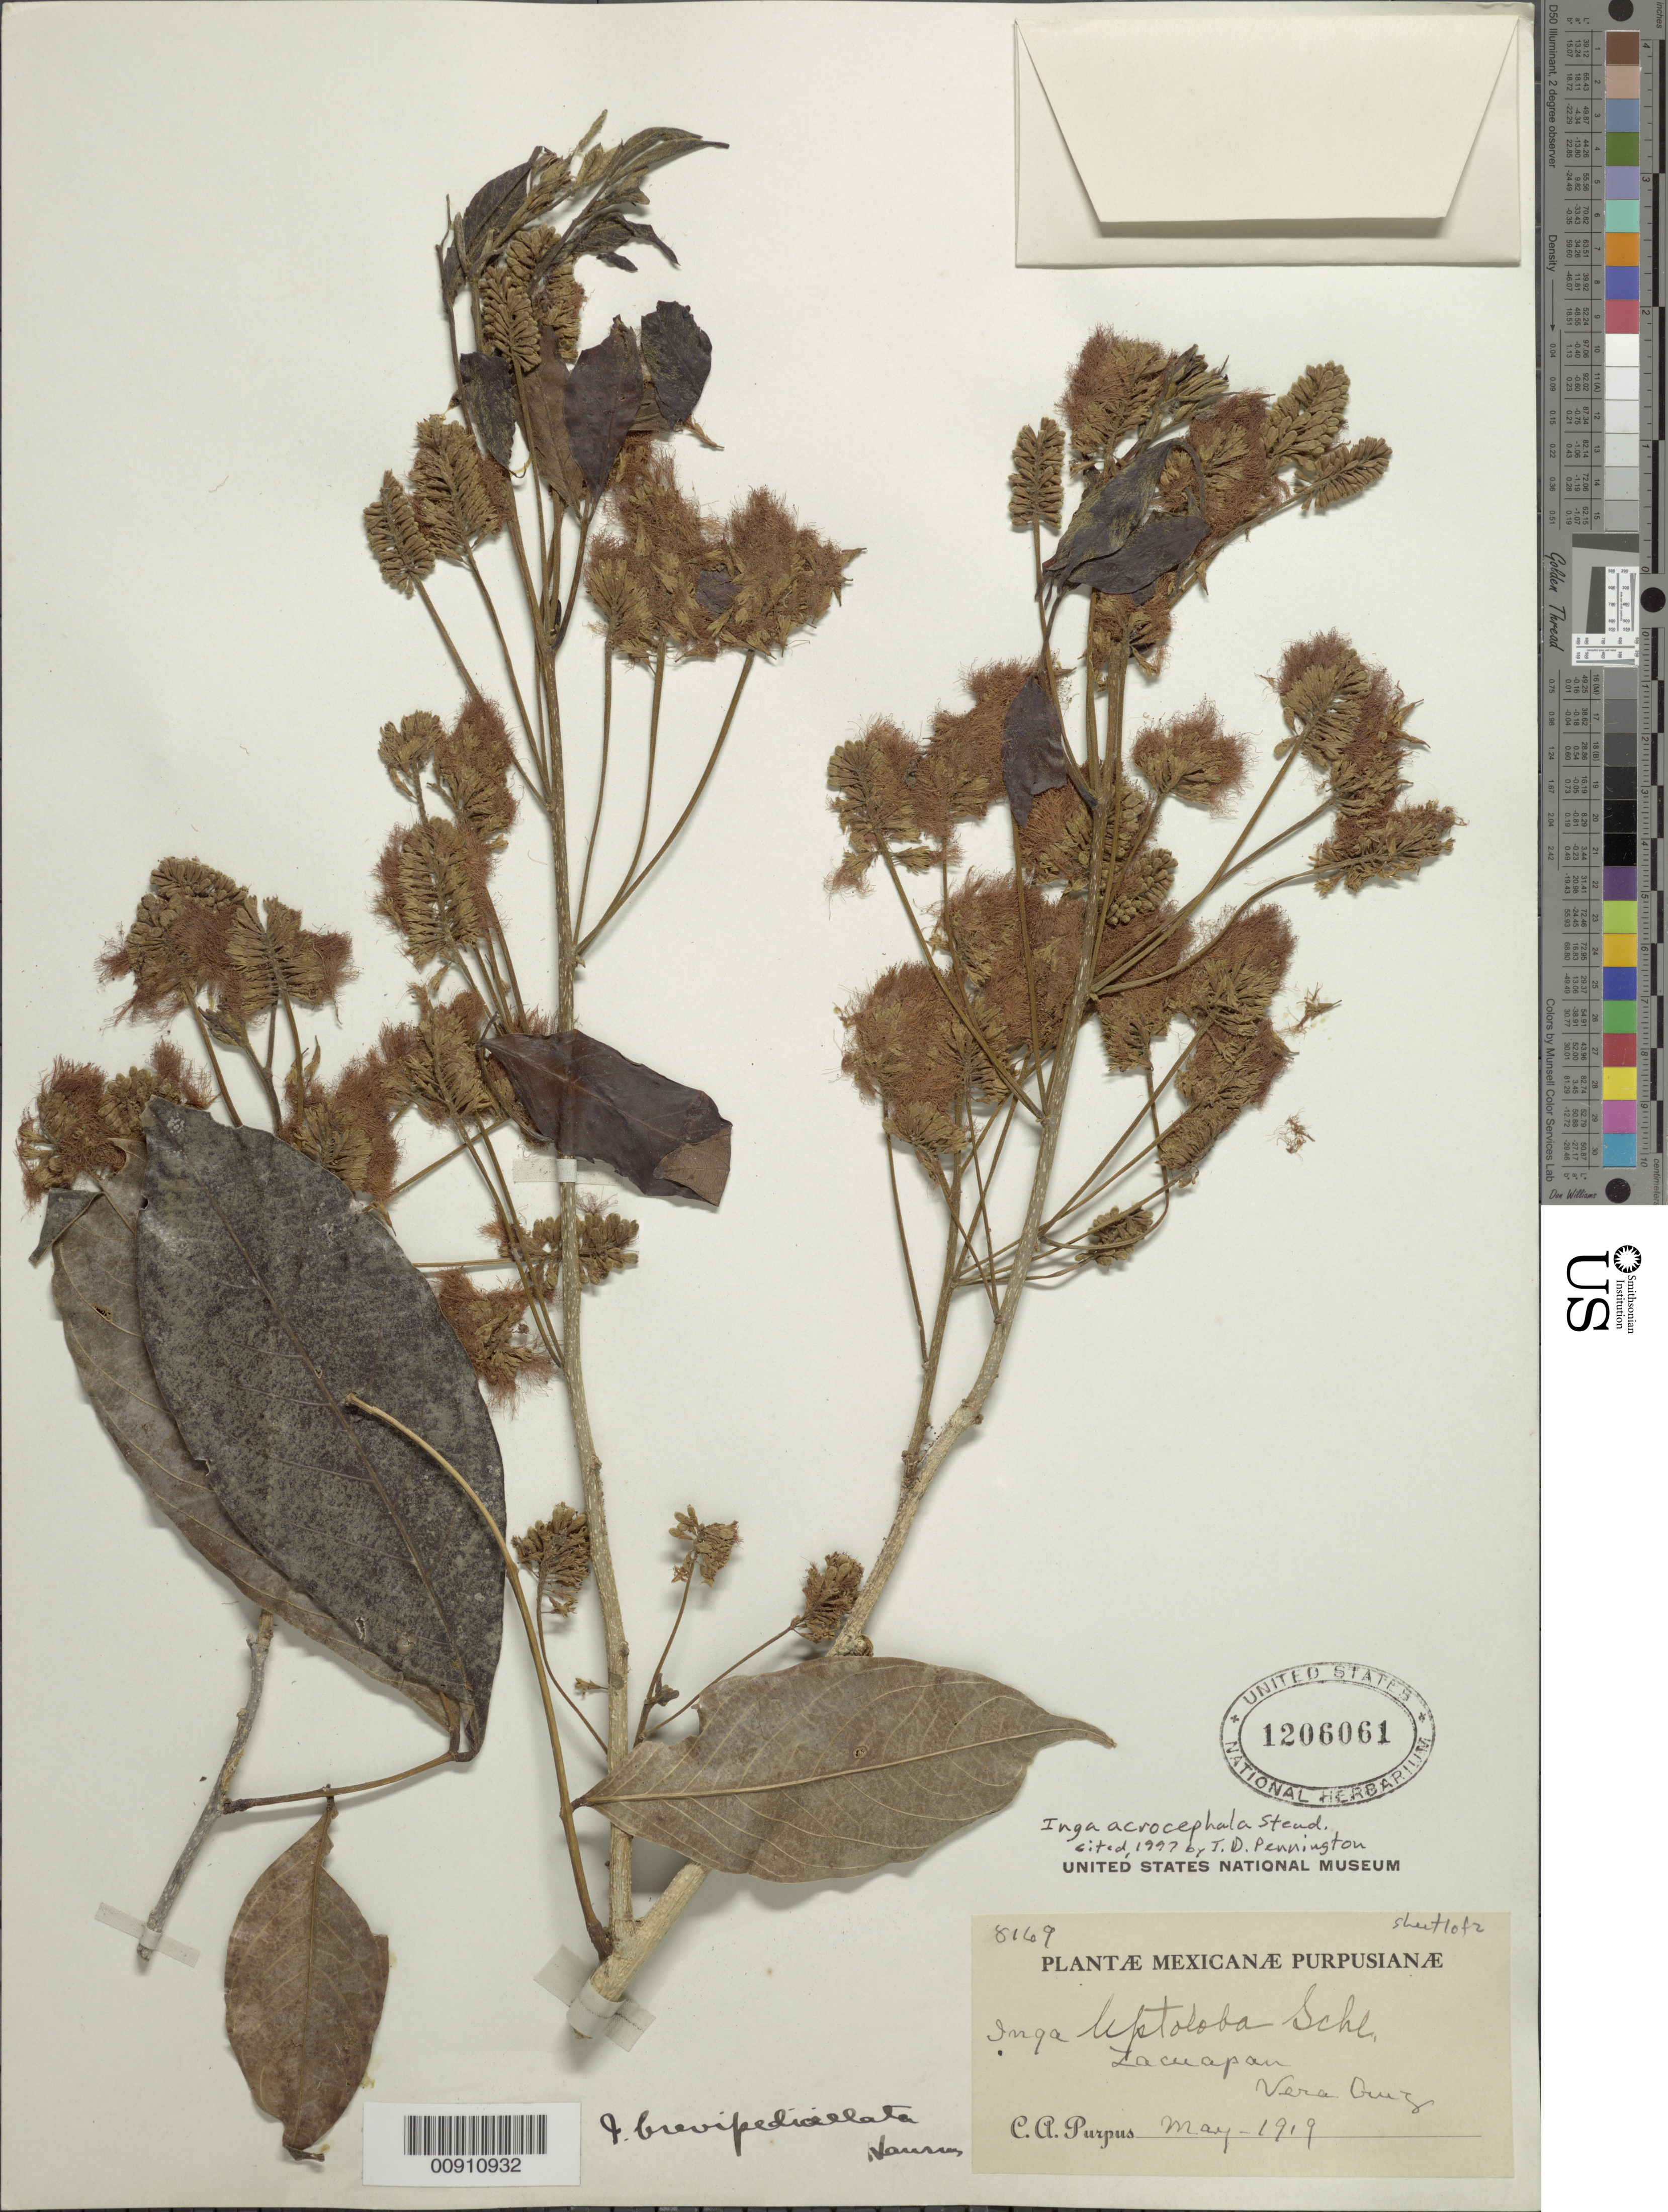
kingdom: Plantae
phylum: Tracheophyta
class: Magnoliopsida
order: Fabales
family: Fabaceae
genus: Inga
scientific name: Inga acrocephala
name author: Steud.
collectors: C. A. Purpus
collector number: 8169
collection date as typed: May 1919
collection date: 1919-05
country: Mexico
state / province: Veracruz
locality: Zacuapan, Veracruz.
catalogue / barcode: US 1206061